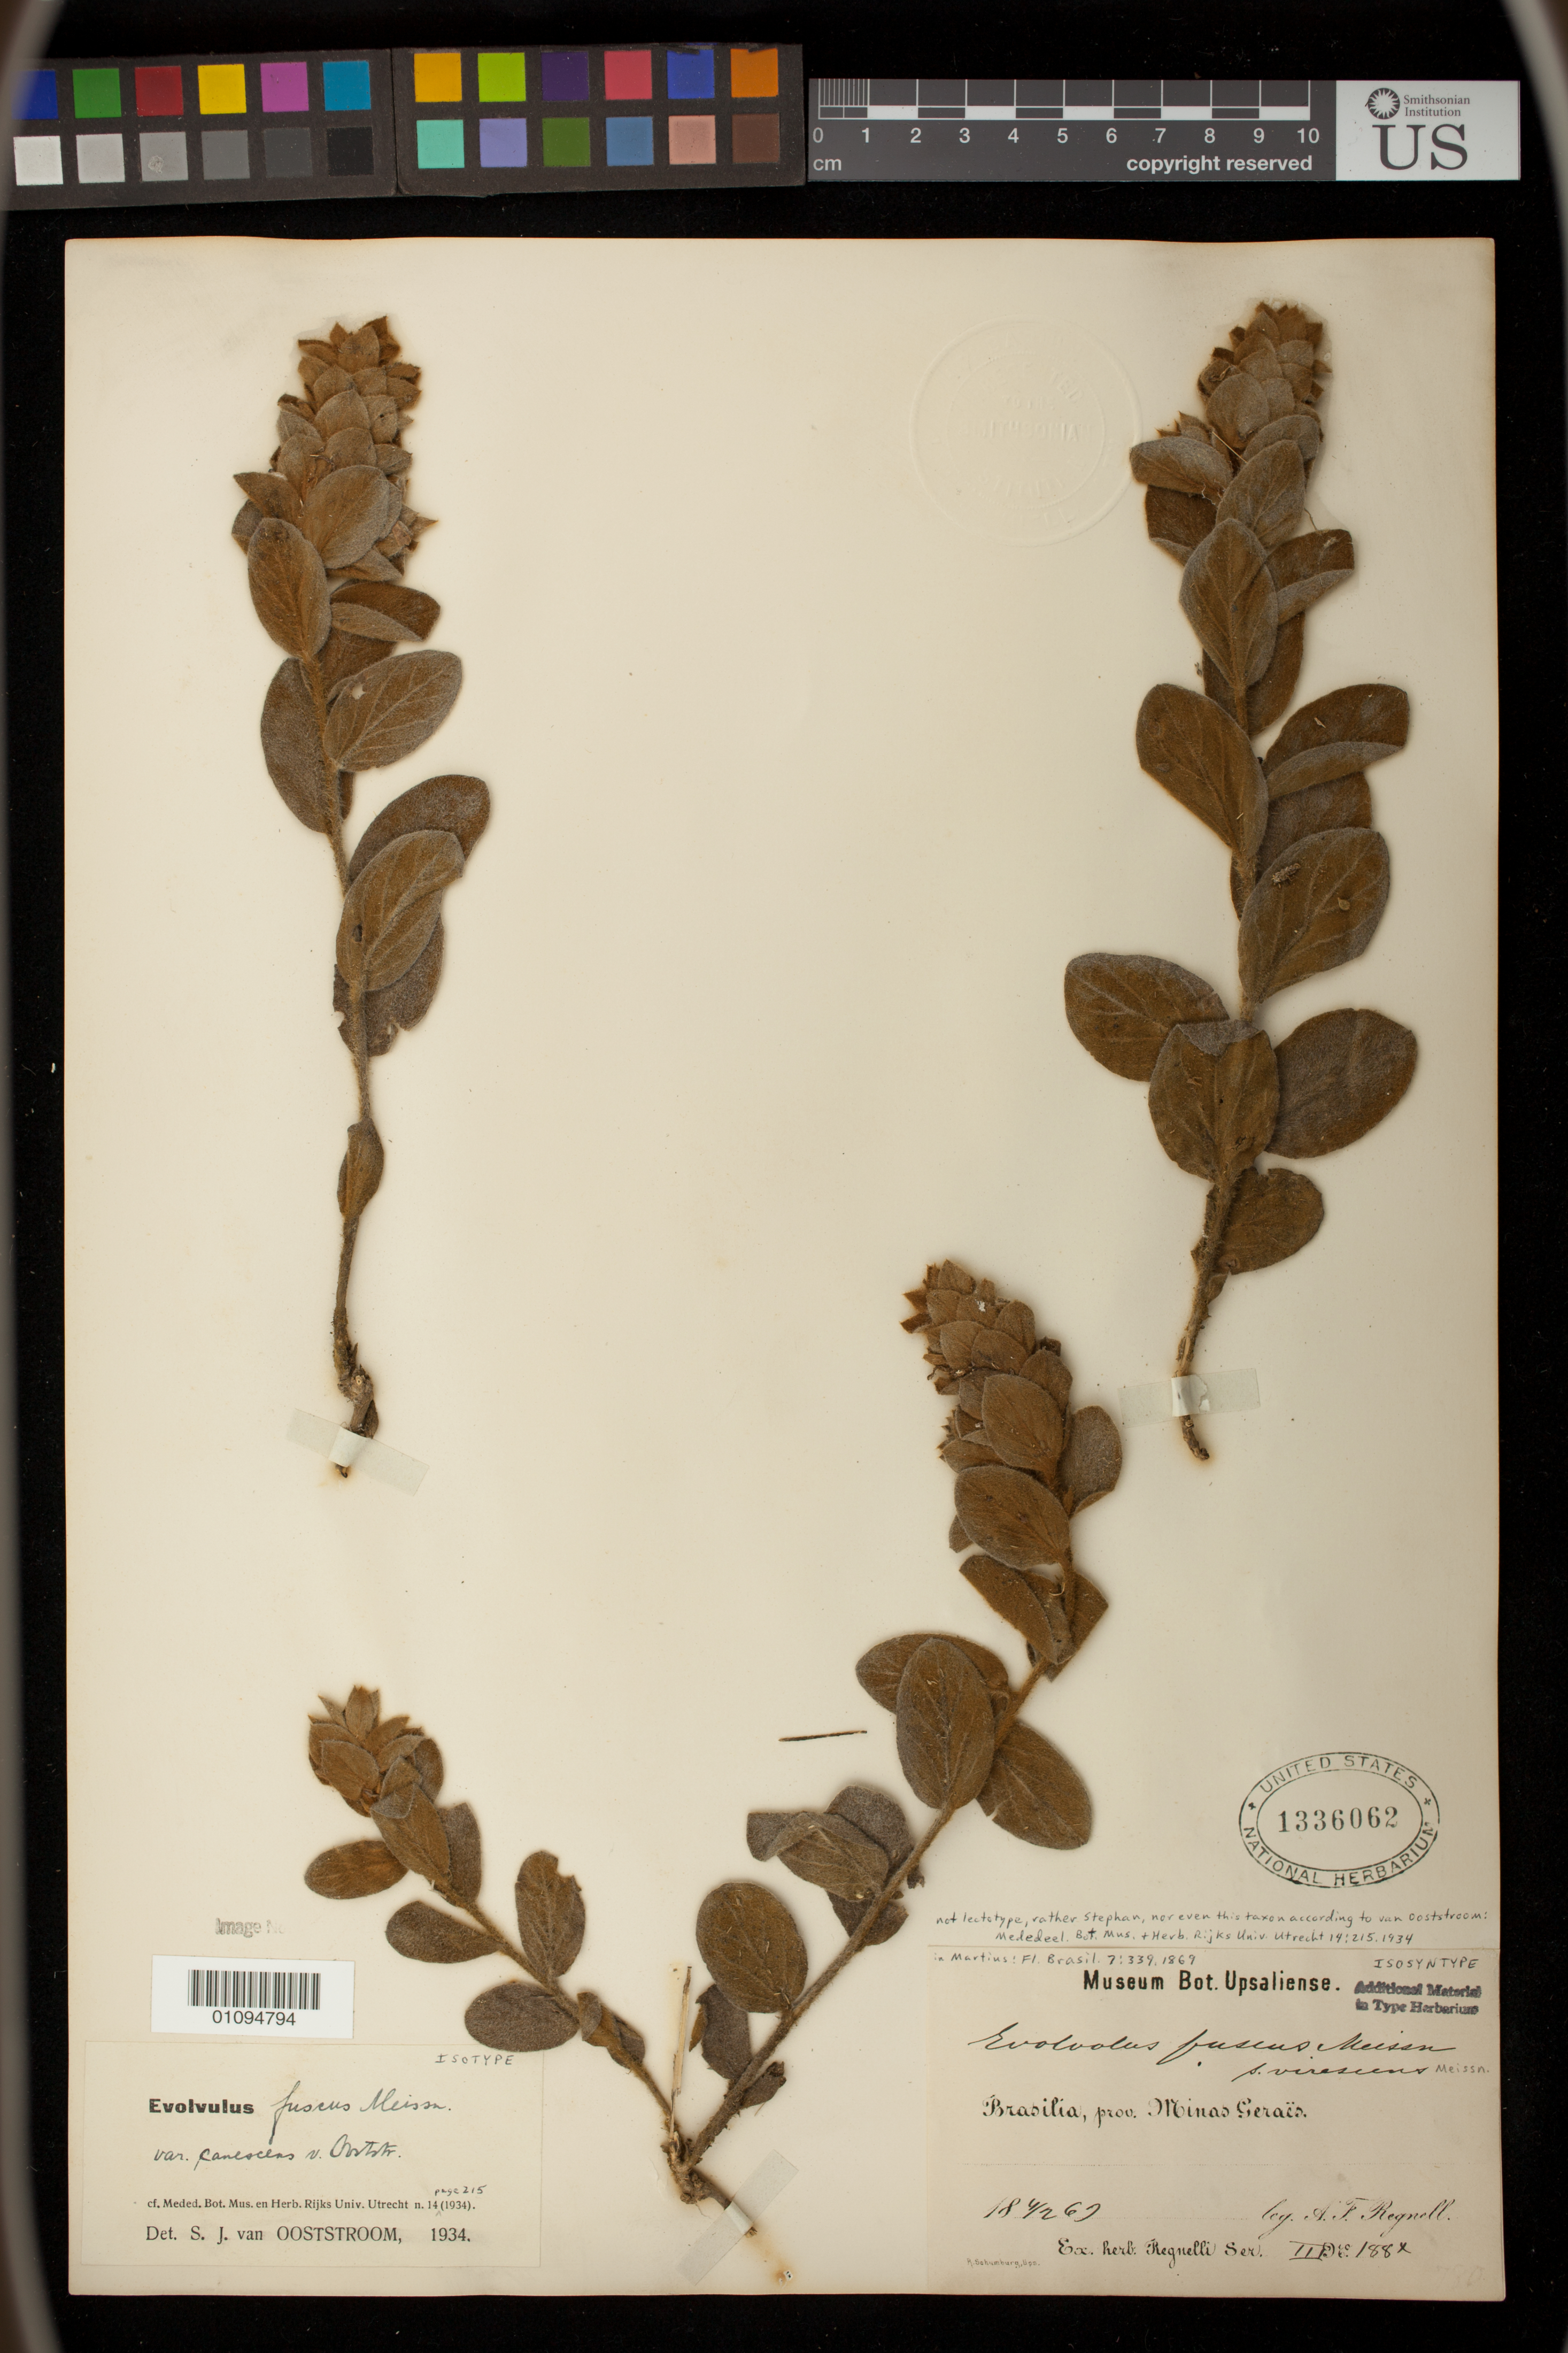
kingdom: Plantae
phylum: Tracheophyta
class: Magnoliopsida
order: Solanales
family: Convolvulaceae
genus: Evolvulus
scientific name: Evolvulus fuscus var. virescens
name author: Meisn. in Mart.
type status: Isotype; Isosyntype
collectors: A. F. Regnell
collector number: III 188 *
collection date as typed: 18 4/2 67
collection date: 1867-02-04 or 1867-04-02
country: Brazil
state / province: Minas Gerais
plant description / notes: Regnell III 188 is one of the two syntypes of Evolvulus fuscus var. virescens Meisn. Ooststroom (1934) cites 188* [with asterisk] as type of var. canescens and cites 188 [sans asterisk] separately [=paratype?]; unclear whether these comprise a single gathering but date on US duplicates is the same and both US sheets are annotated as var. canescens by Ooststroom (1934). ["Isotype" and "Isosyntype" annotations added to labels at later date; S.F. Smith script]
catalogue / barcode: US 1336062